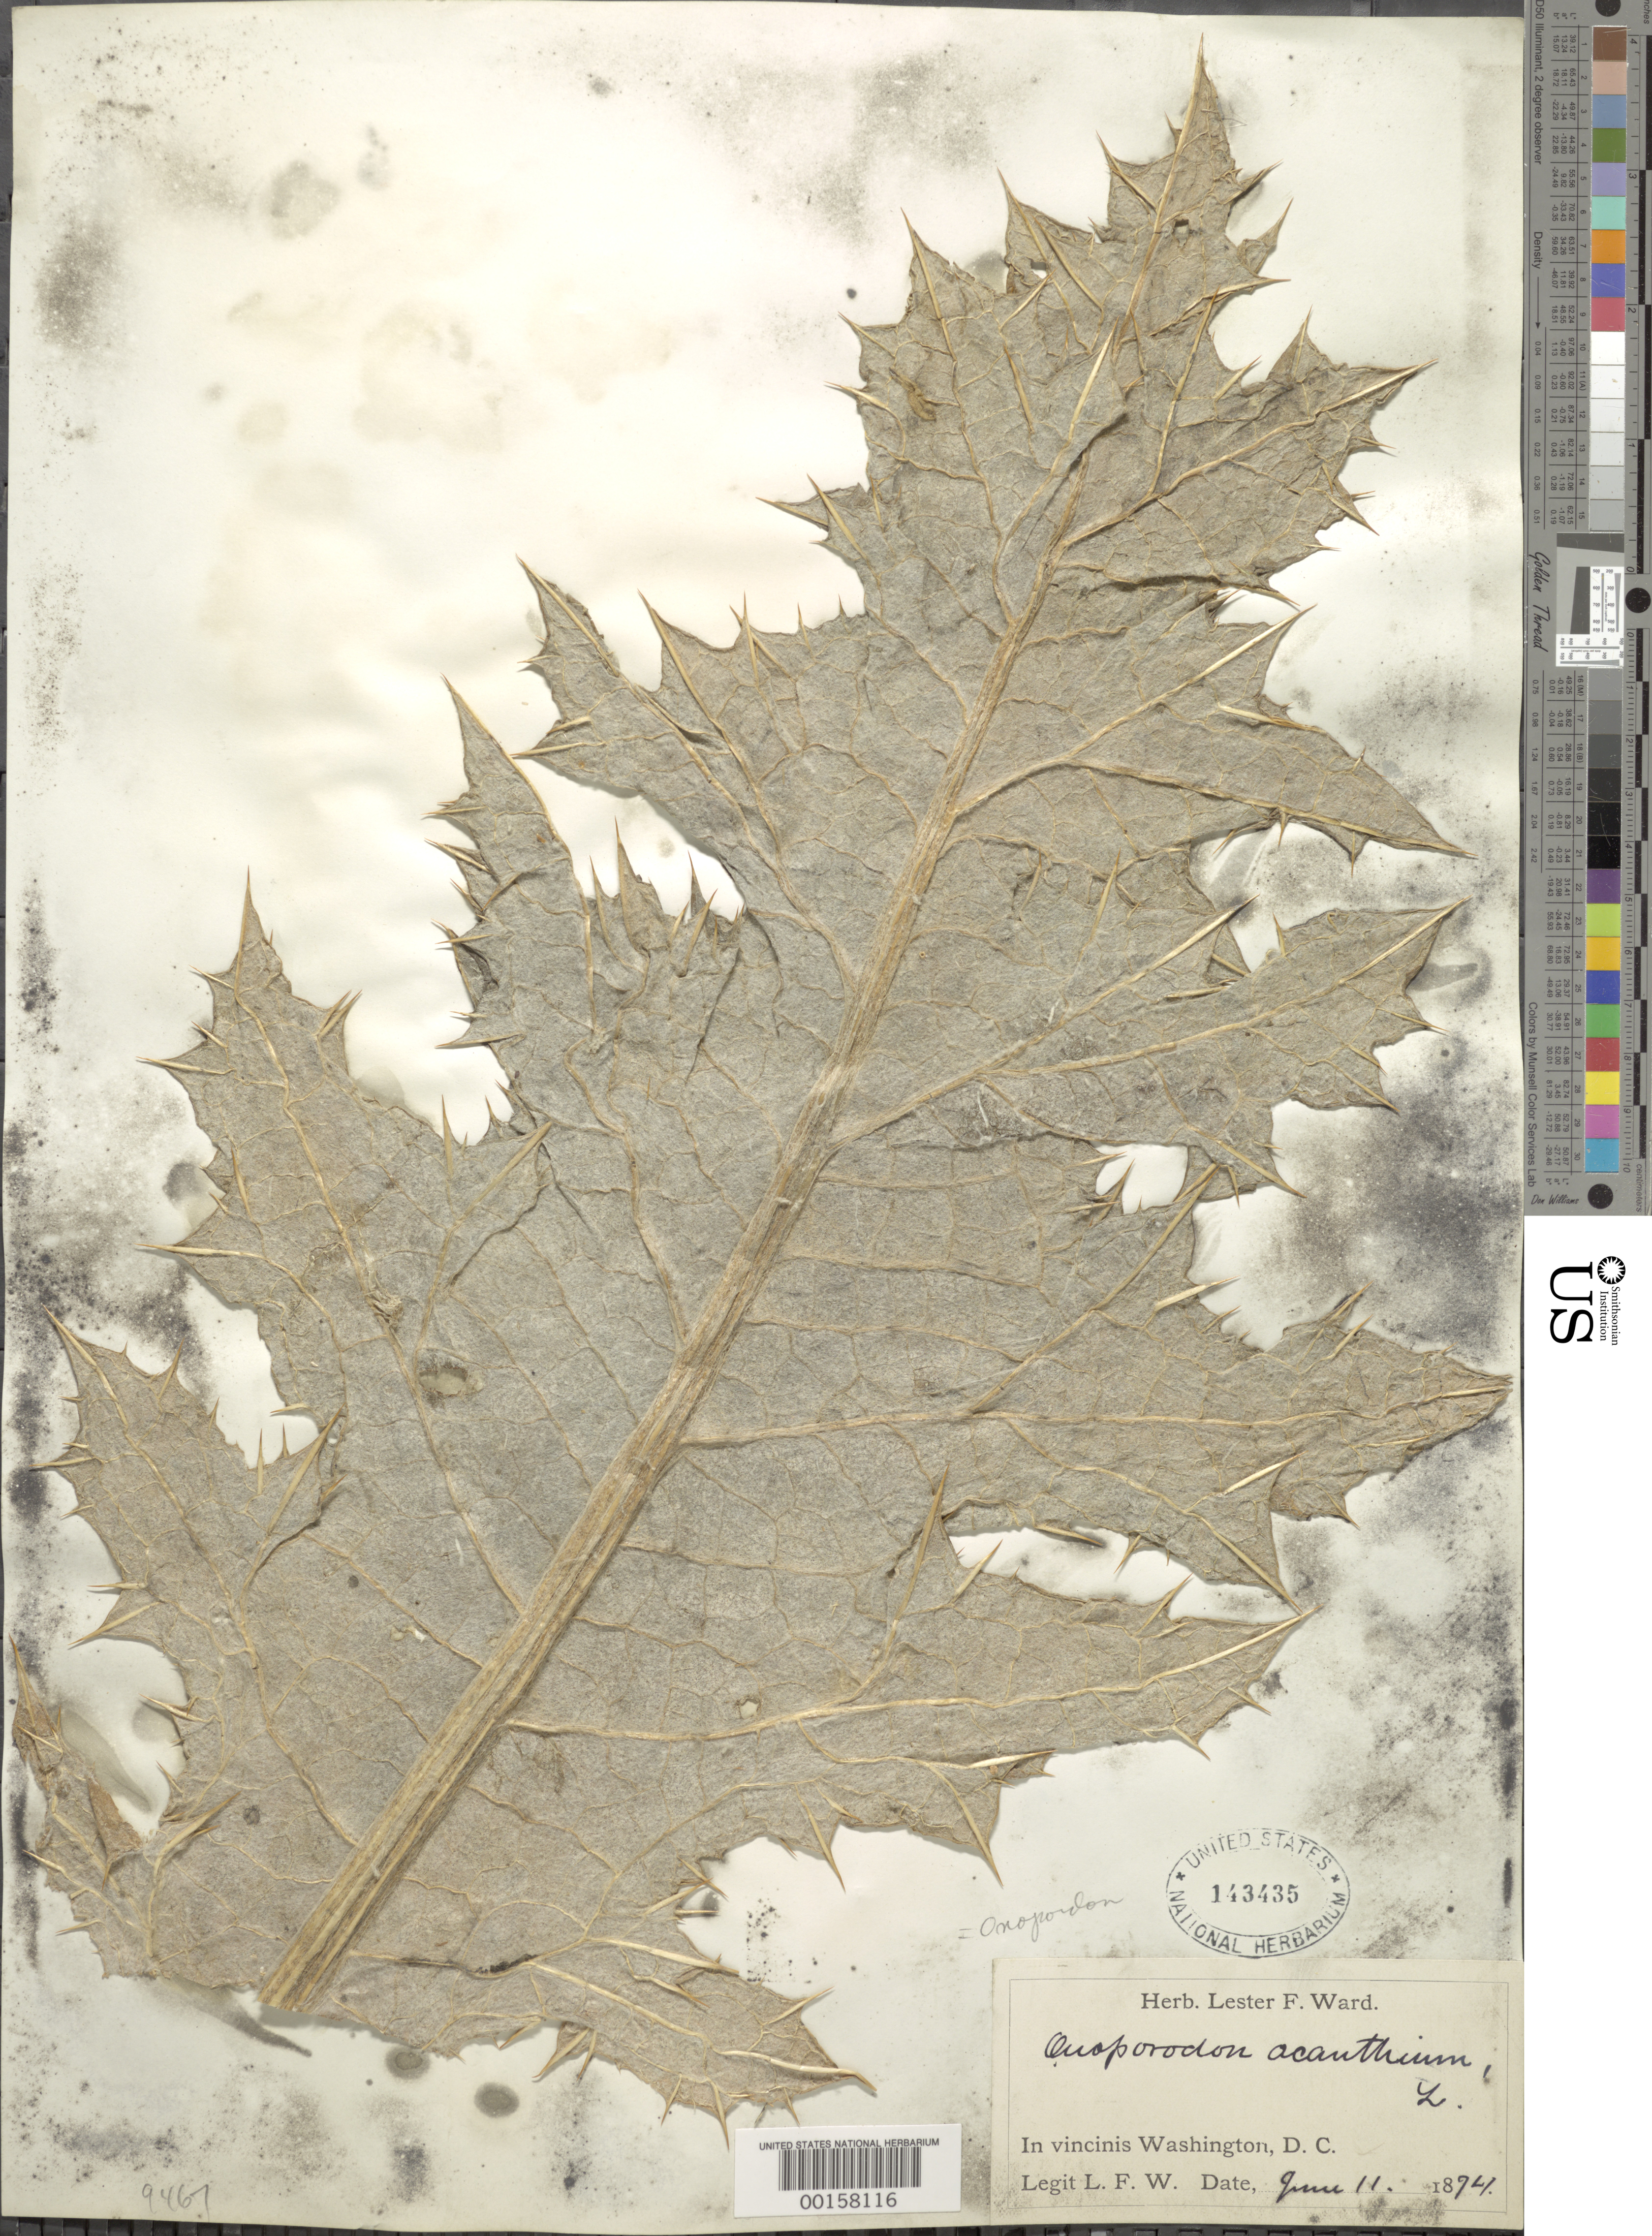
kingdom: Plantae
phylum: Tracheophyta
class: Magnoliopsida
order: Asterales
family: Asteraceae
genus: Onopordum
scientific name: Onopordum acanthium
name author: L.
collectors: L. F. Ward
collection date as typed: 11 Jun 1874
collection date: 1874-06-11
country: United States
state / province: District of Columbia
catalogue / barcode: US 143435